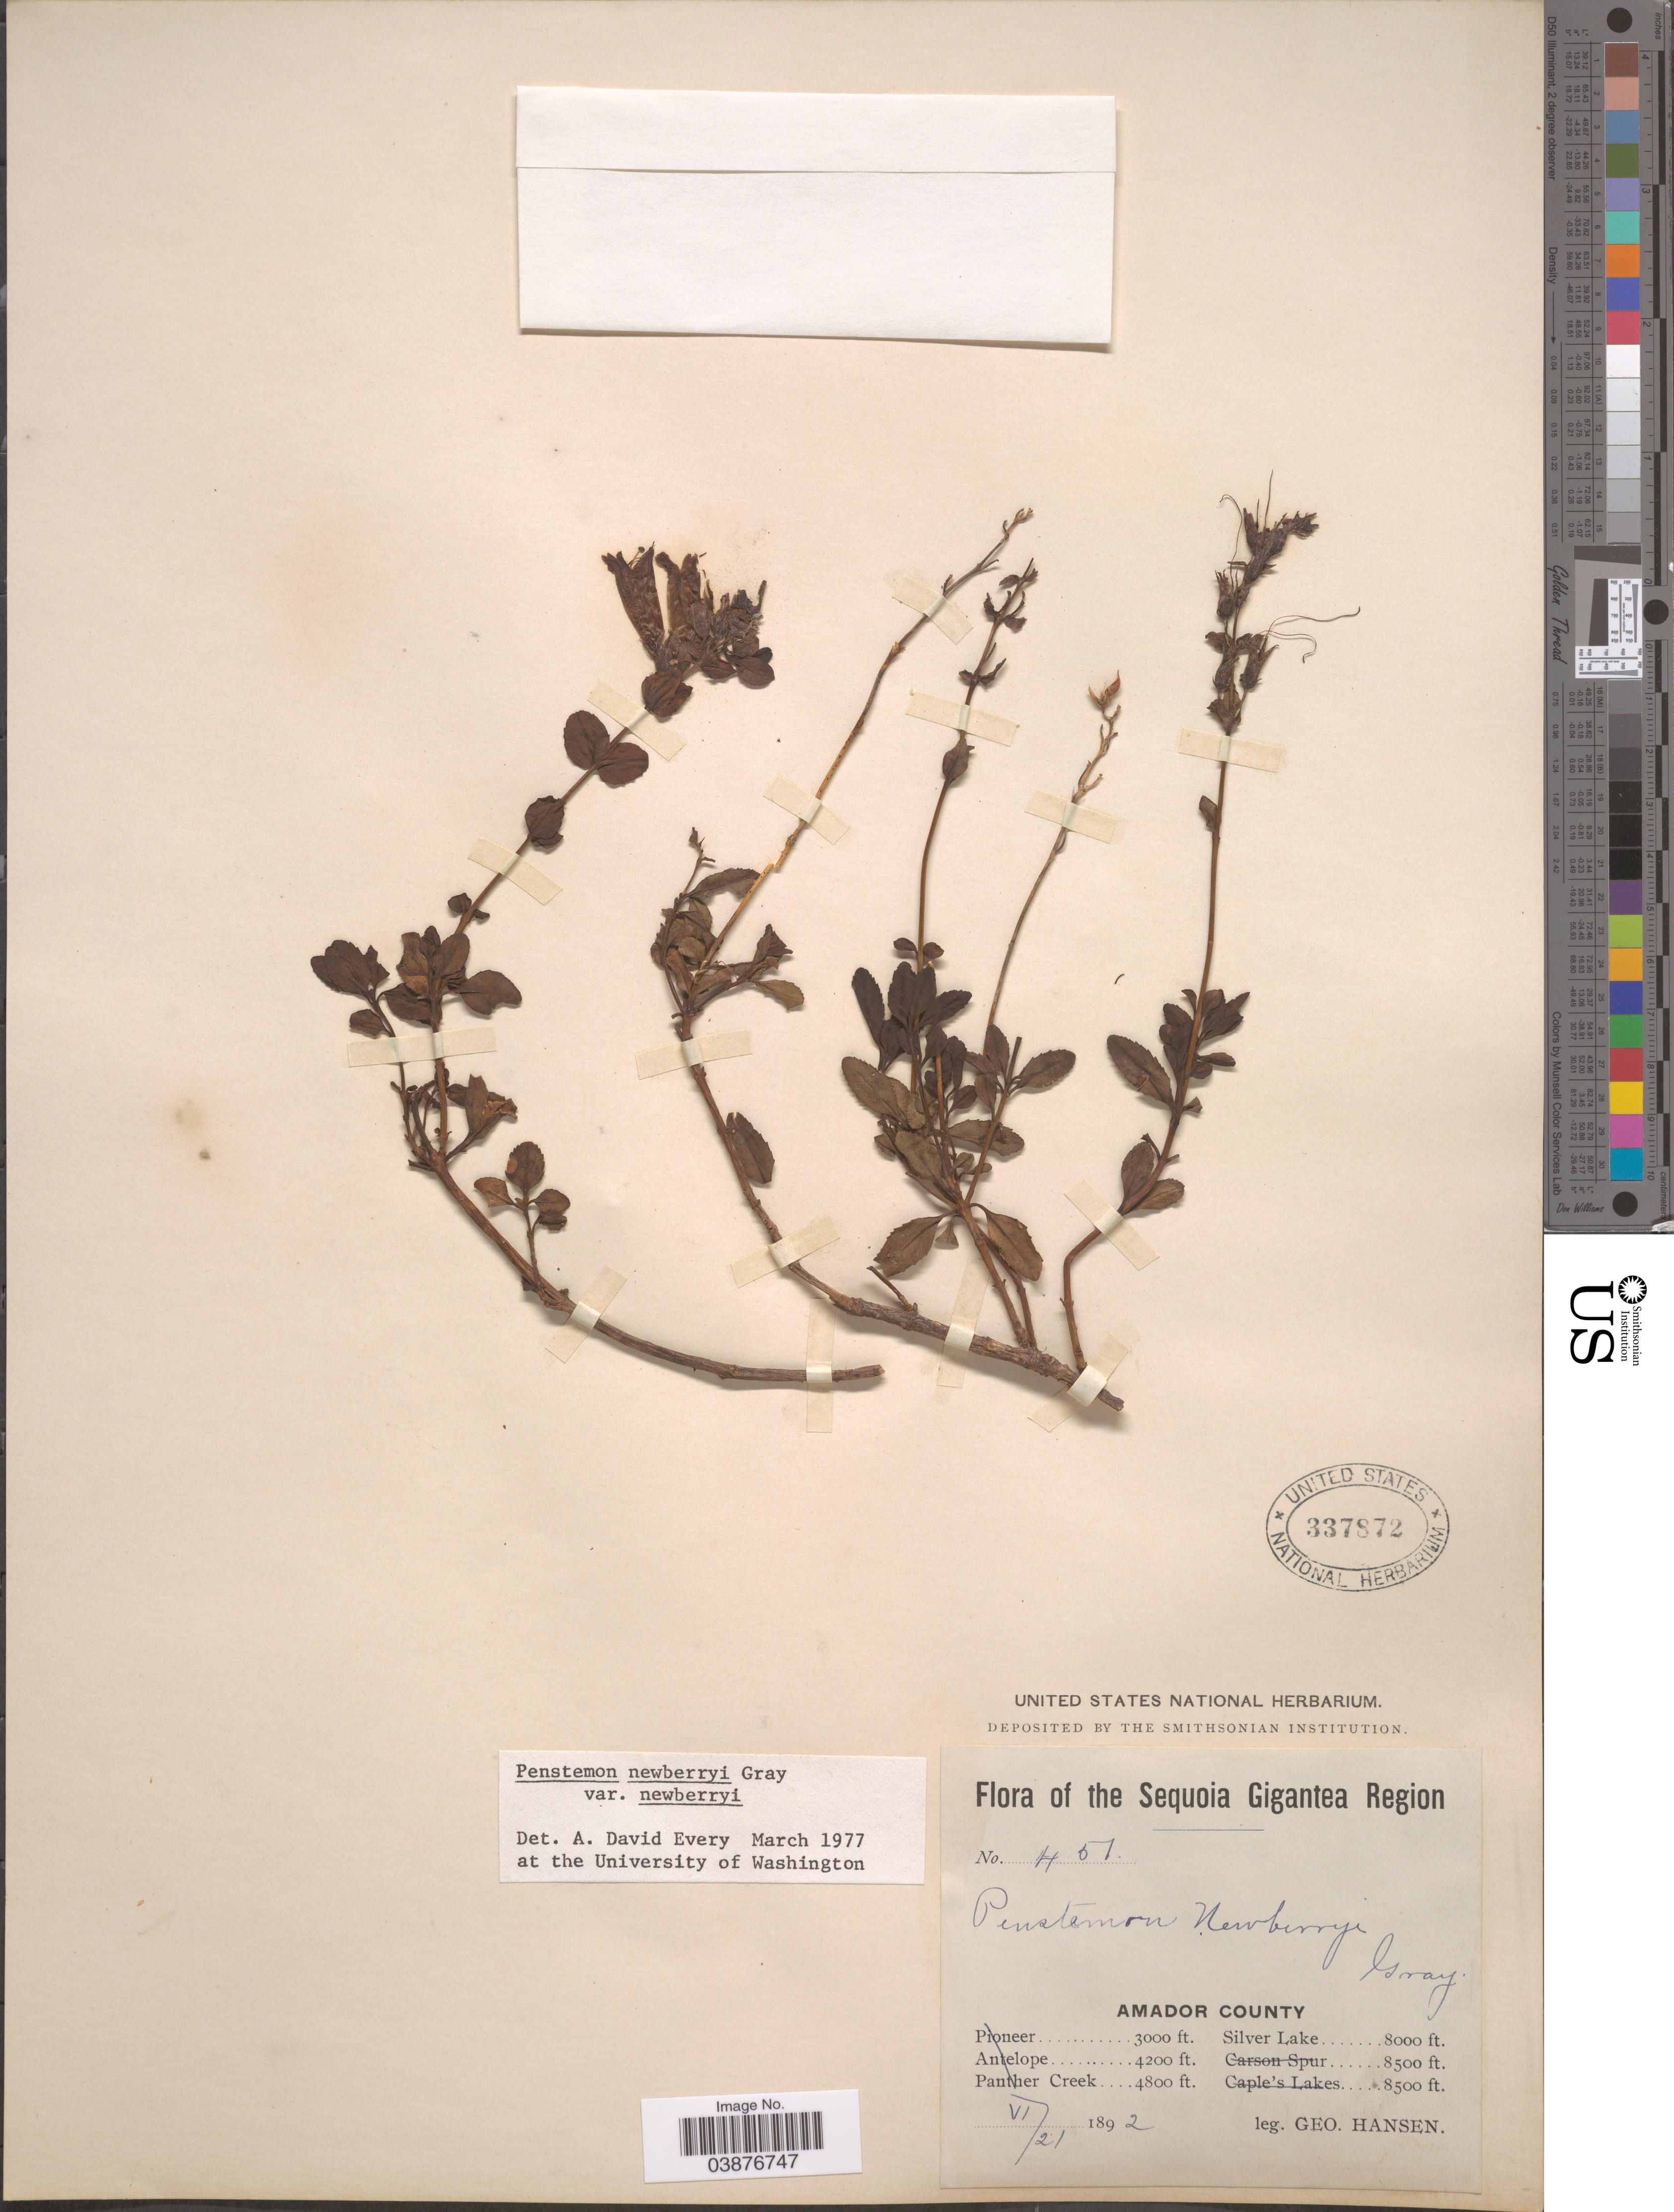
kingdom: Plantae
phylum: Tracheophyta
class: Magnoliopsida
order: Lamiales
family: Plantaginaceae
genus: Penstemon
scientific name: Penstemon newberryi var. newberryi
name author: A. Gray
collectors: G. Hansen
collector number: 451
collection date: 1892-06-21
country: United States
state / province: California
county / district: Amador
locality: The Sequoia Gigantea Region. Amador County. Silver Lake.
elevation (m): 2438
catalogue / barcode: US 337872